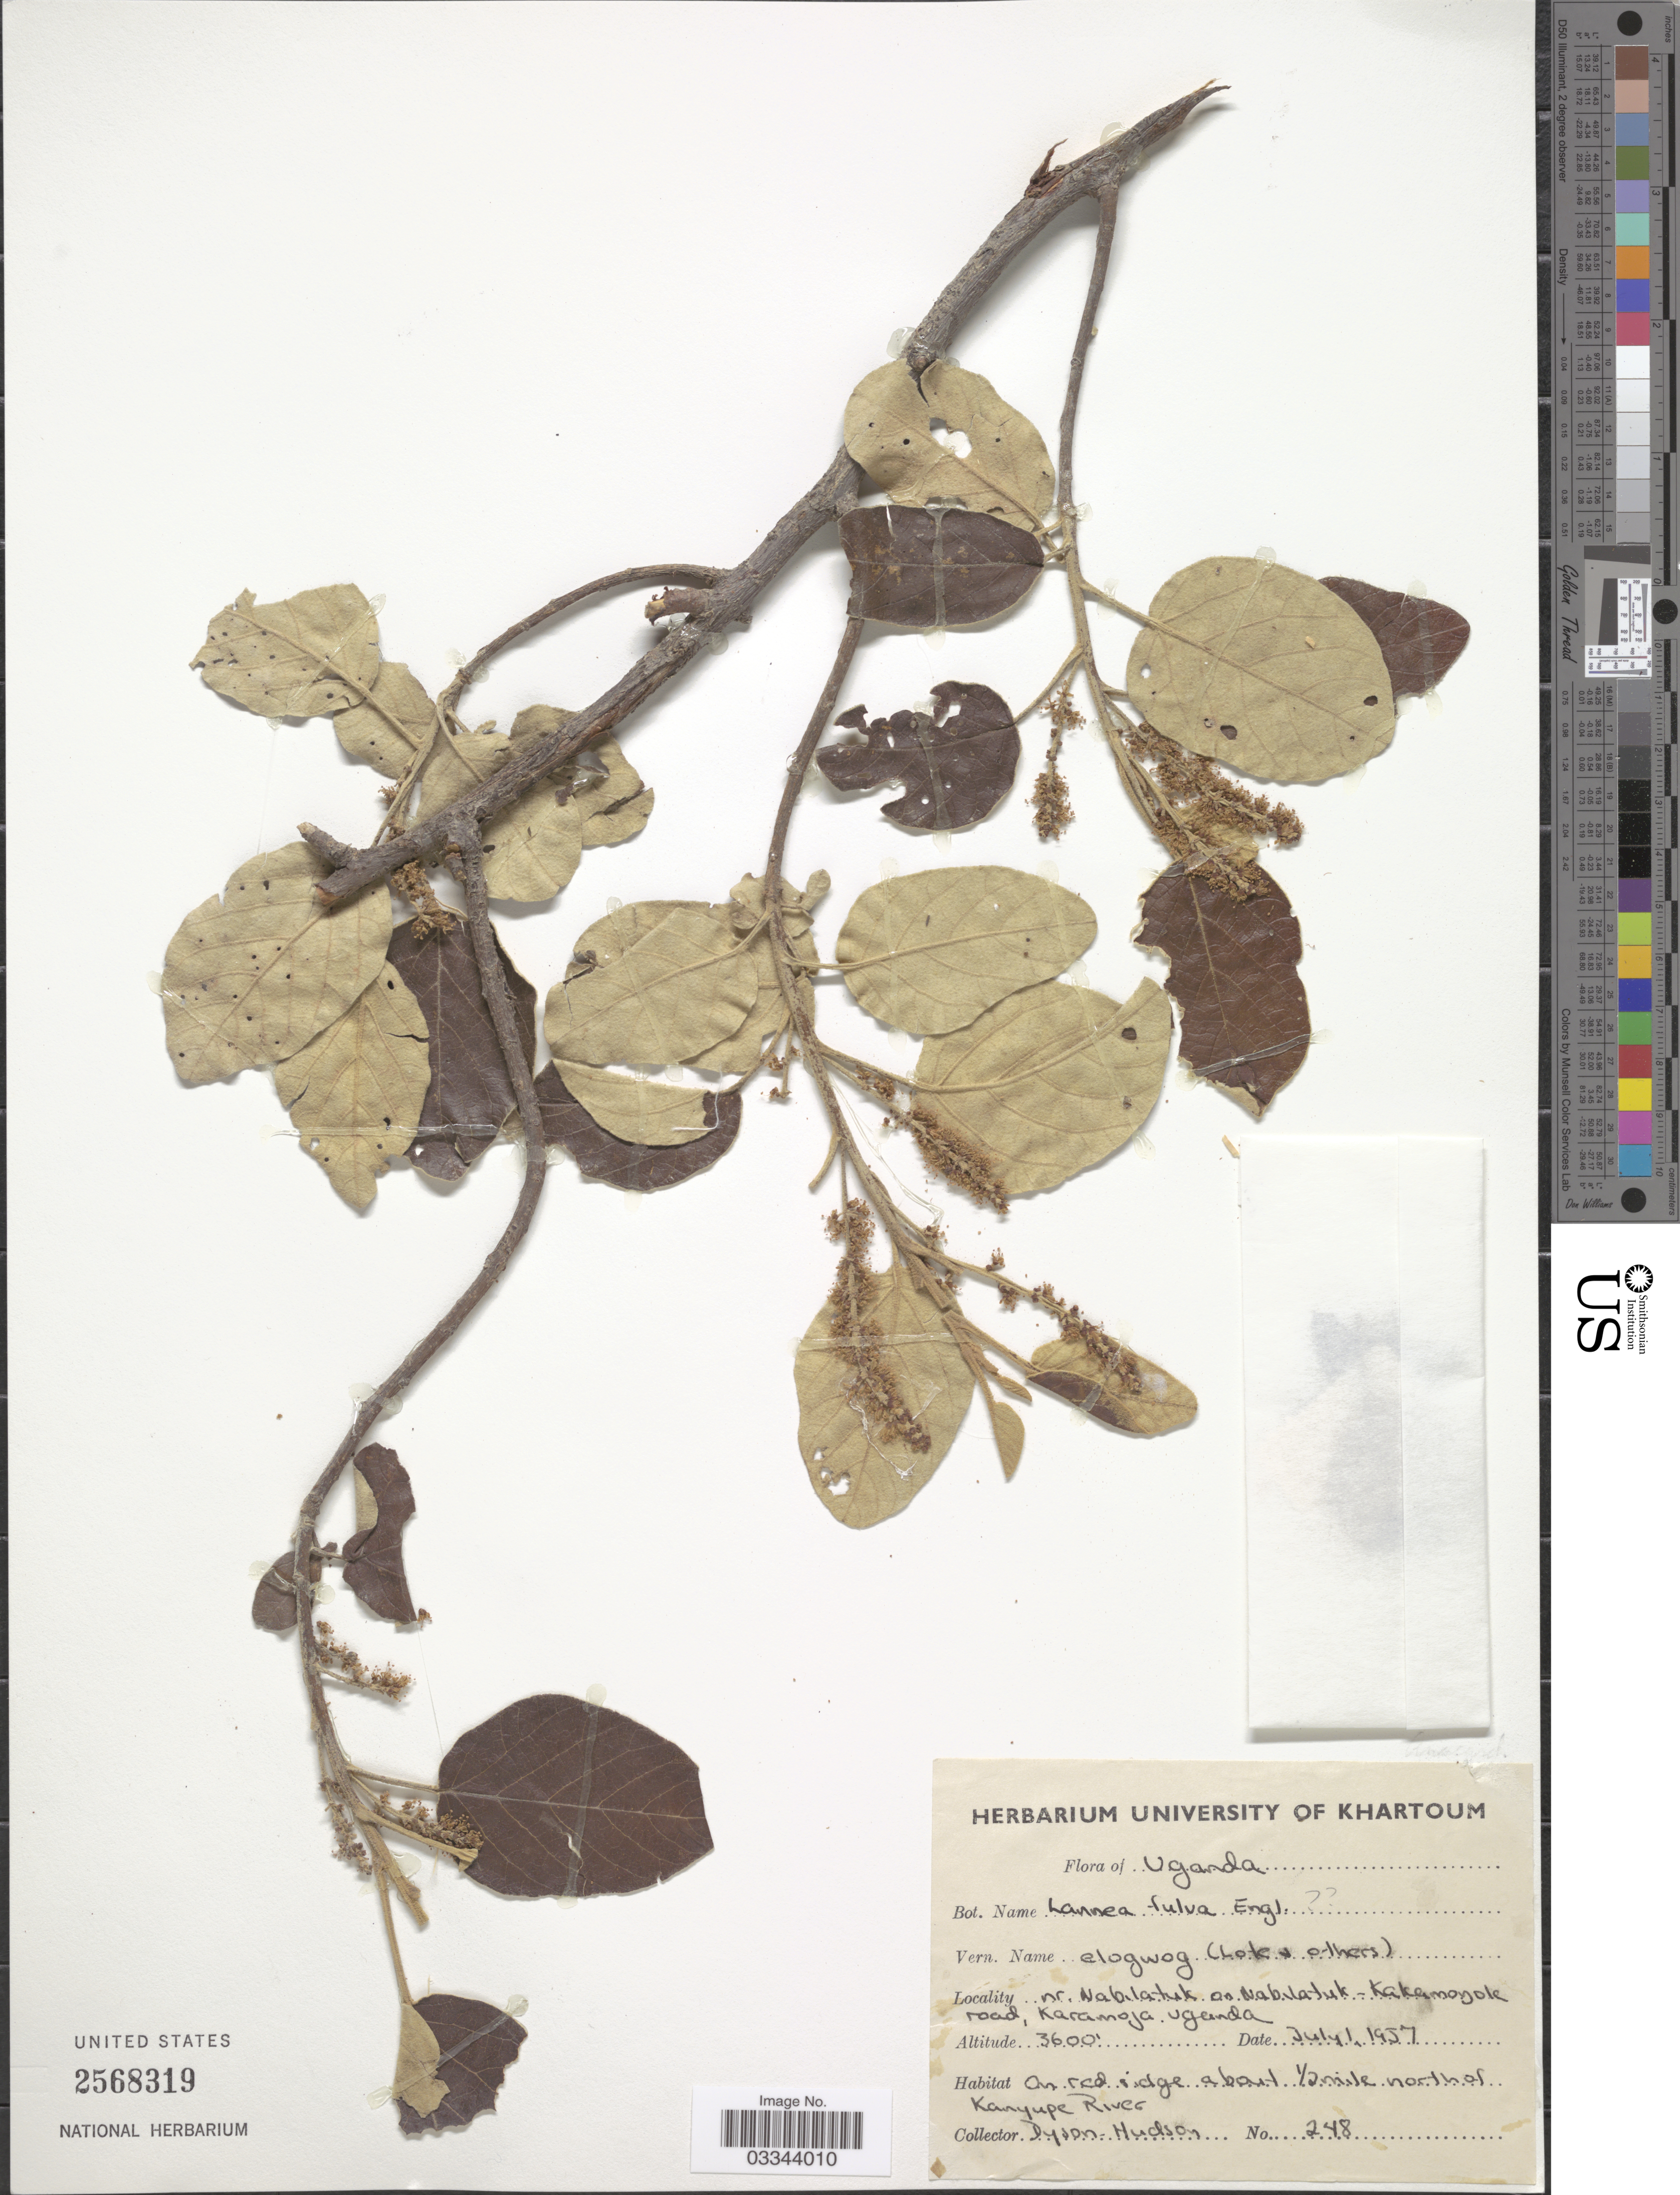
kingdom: Plantae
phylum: Tracheophyta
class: Magnoliopsida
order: Sapindales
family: Anacardiaceae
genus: Lannea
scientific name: Lannea fulva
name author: (Engl.) Engl.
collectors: Dyson-Hudson, --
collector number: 248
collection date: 1957-07-01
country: Uganda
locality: Nr Nabilatuk on Nabilatuk-Kakamongole road, Karamoja, about ½ mile north of Kanyupe River.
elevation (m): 1097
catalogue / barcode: US 2568319